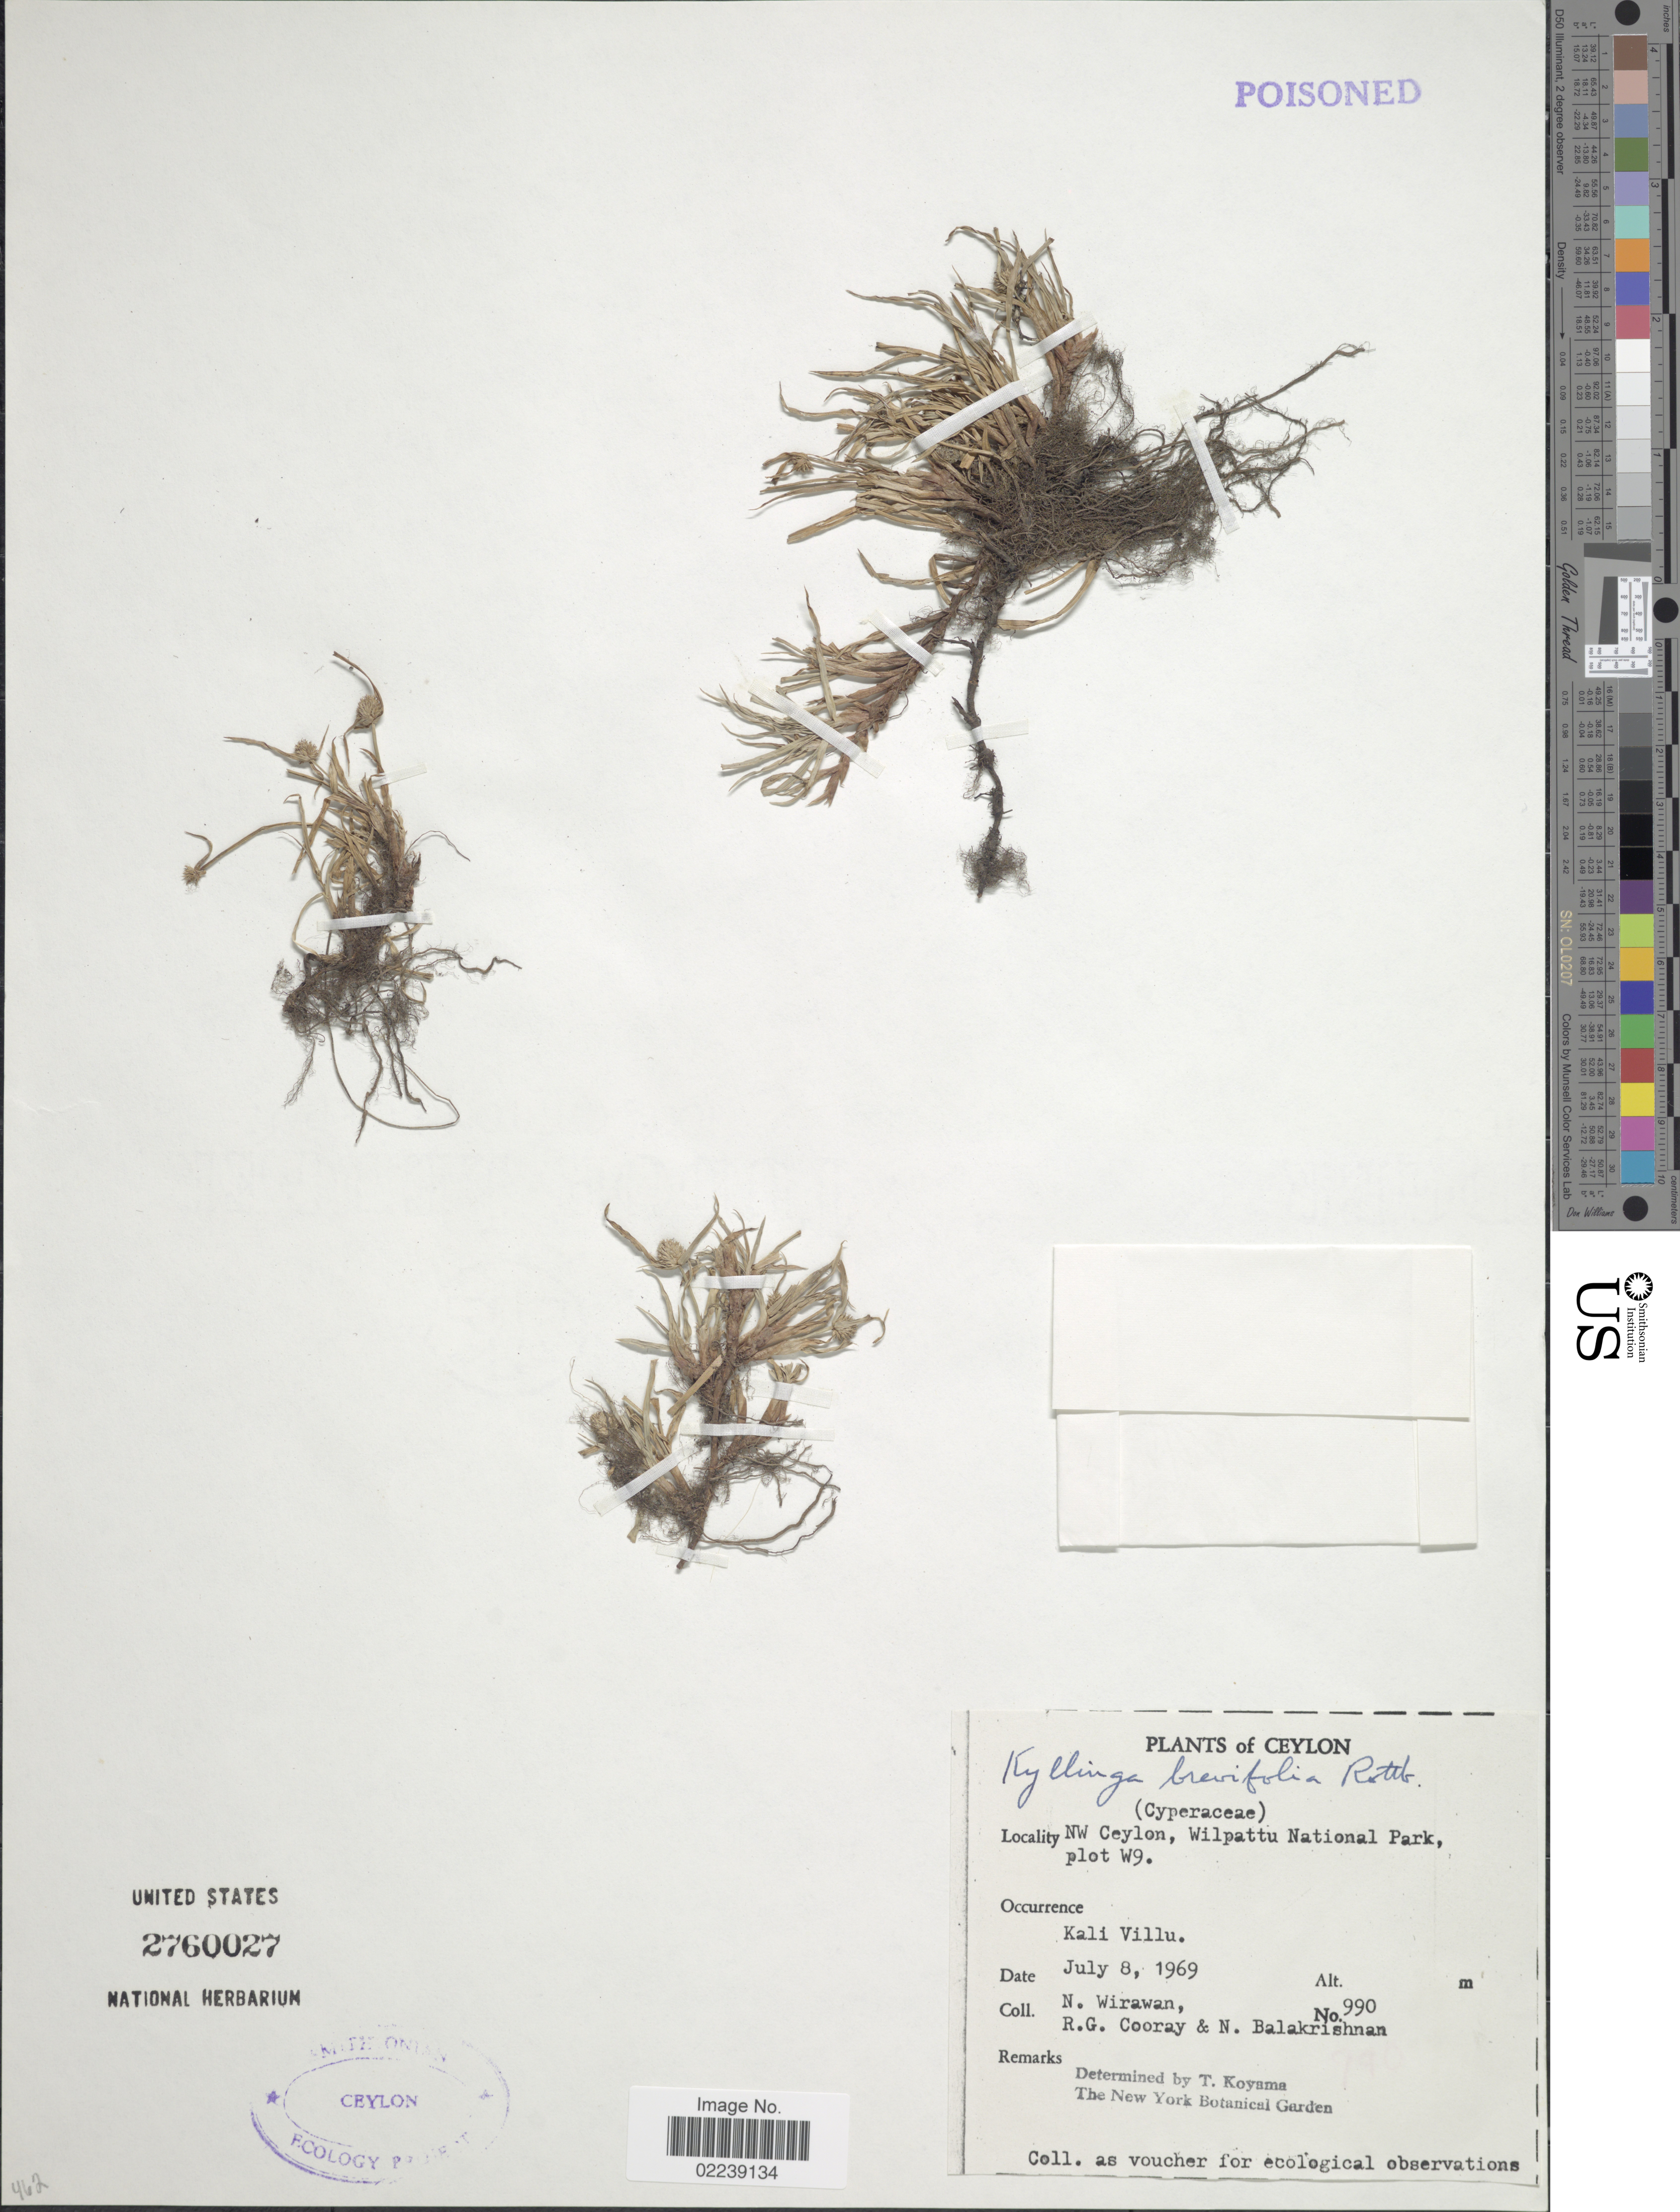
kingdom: Plantae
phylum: Tracheophyta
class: Liliopsida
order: Poales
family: Cyperaceae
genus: Cyperus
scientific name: Cyperus brevifolius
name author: (Rottb.) Hassk.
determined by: Strong, M. T., (US), Smithsonian Institution - National Museum of Natural History (UNITED STATES)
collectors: N. Wirawan, R. Cooray & N. Balakrishnan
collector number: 990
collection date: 1969-07-08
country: Sri Lanka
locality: NW Ceylon, Wilpattu National Park, plot W9. Kali Villu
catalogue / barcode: US 2760027